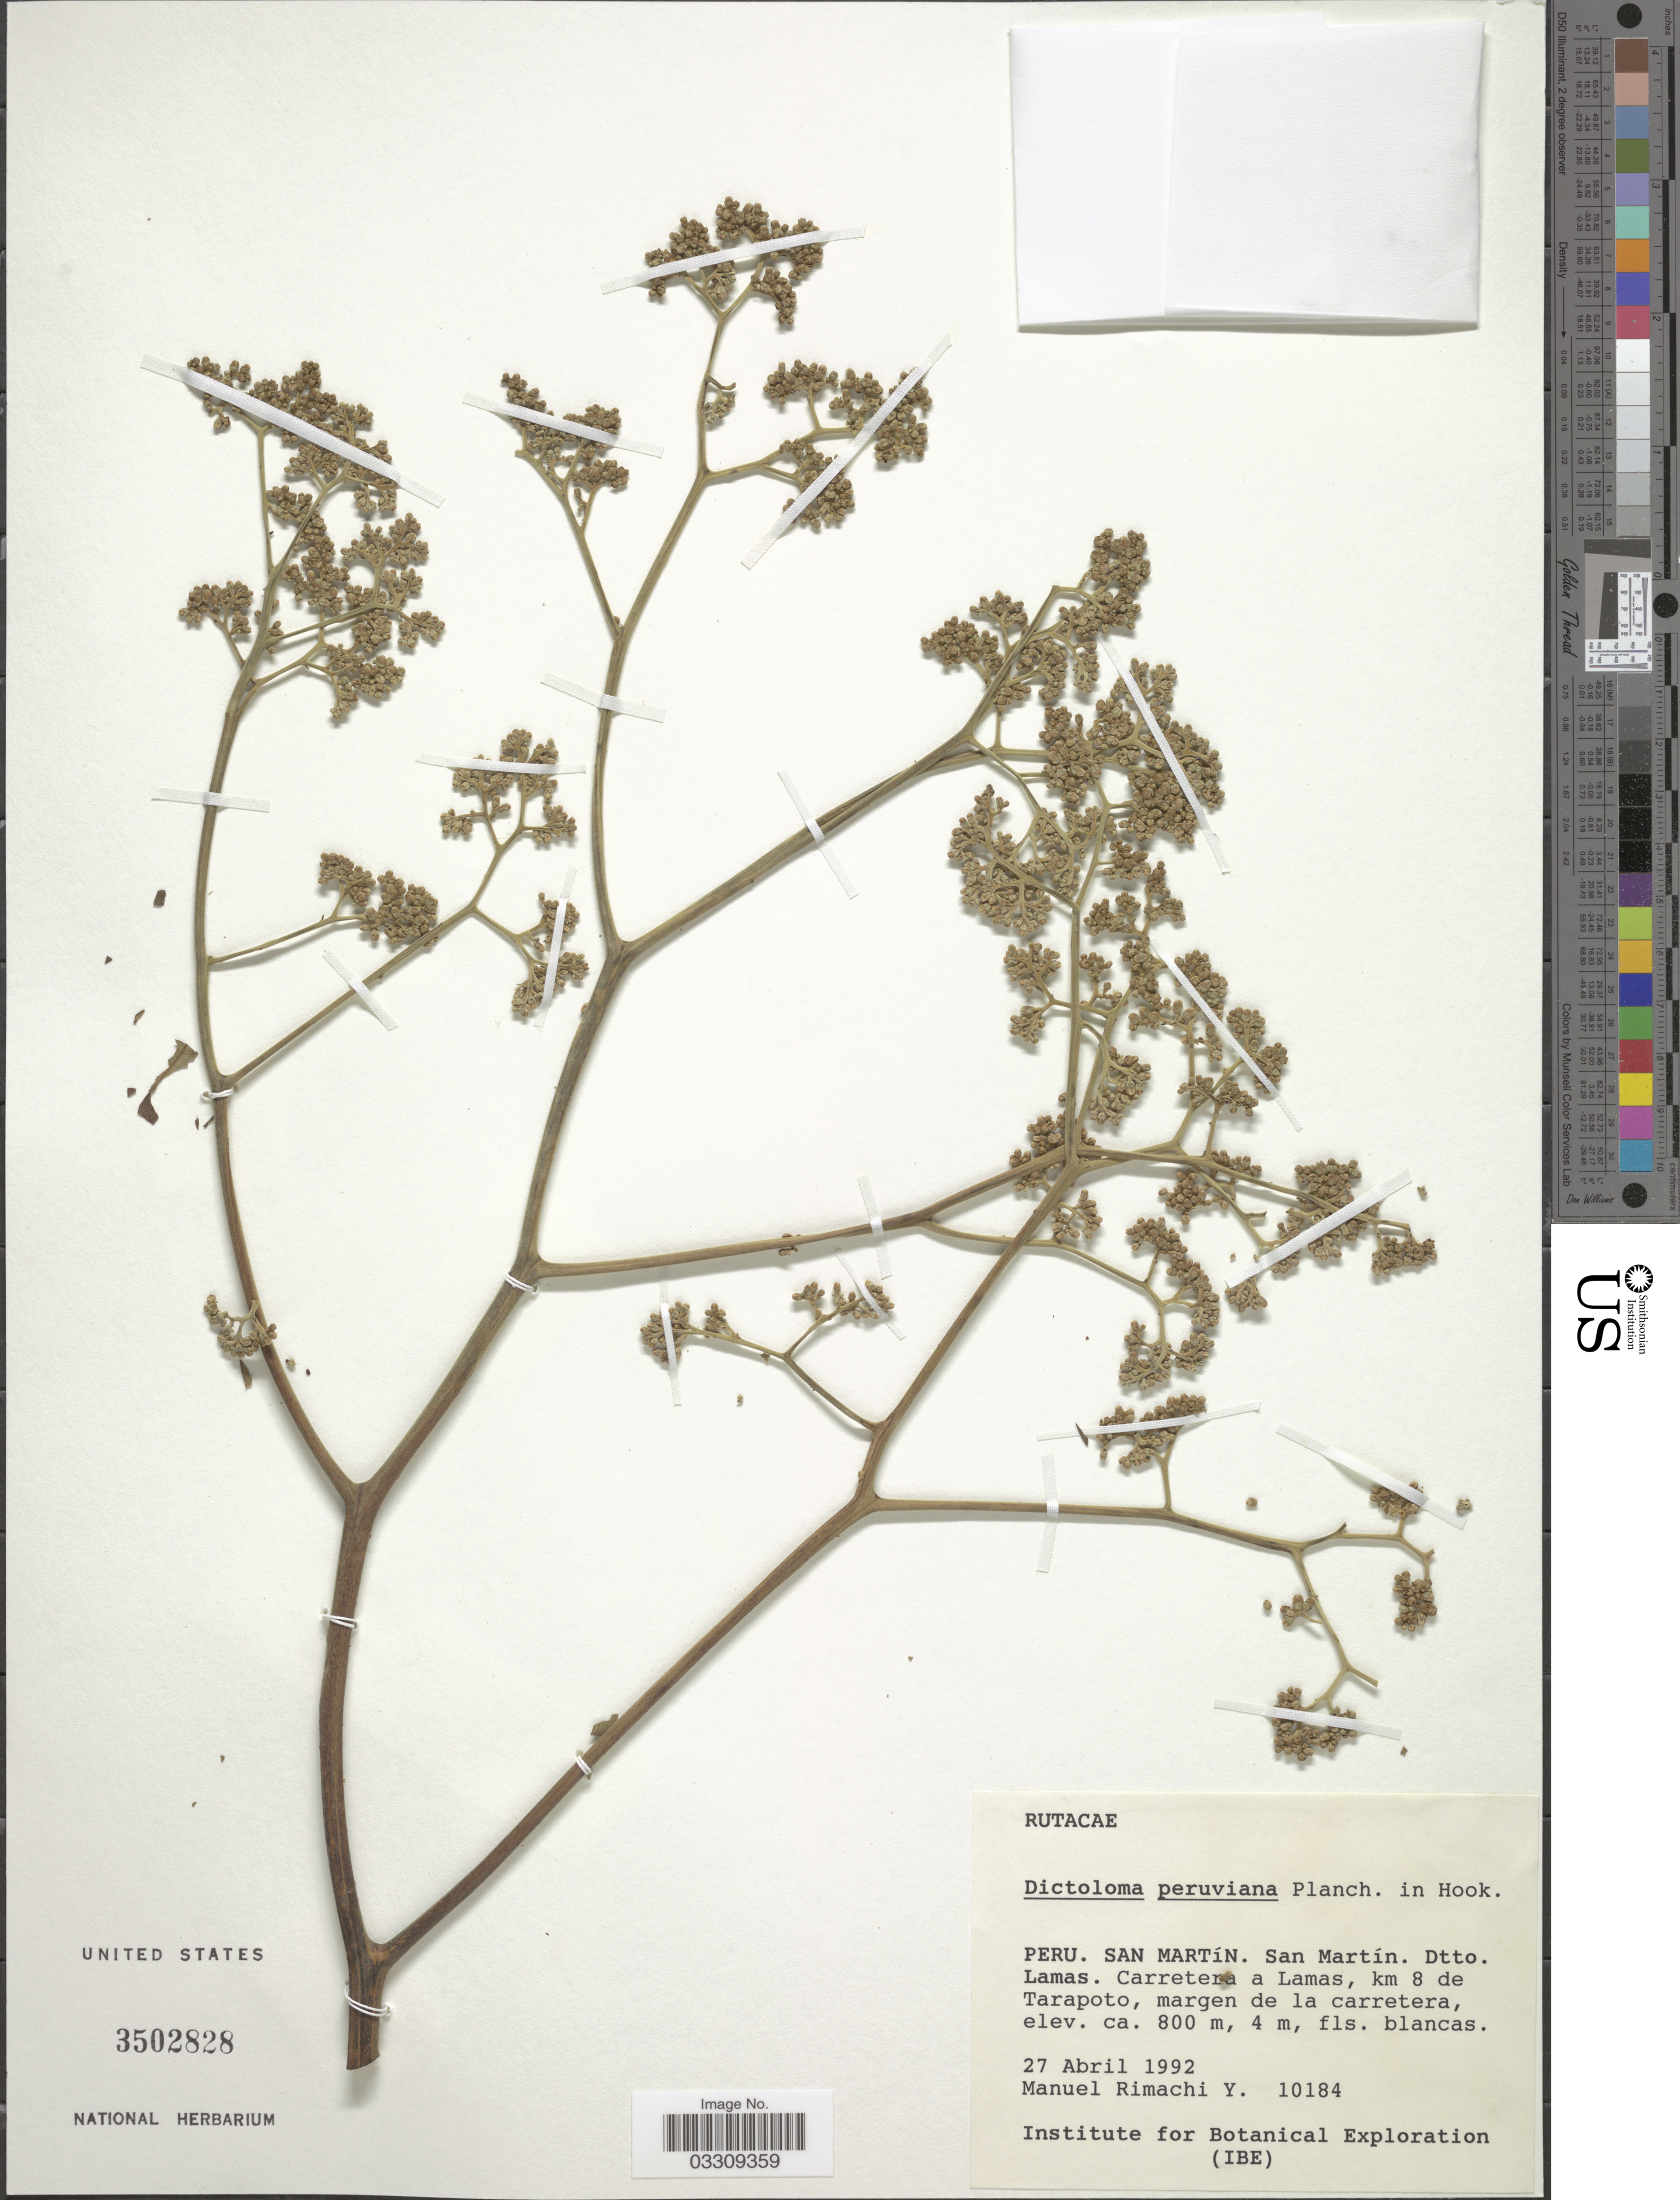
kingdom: Plantae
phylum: Tracheophyta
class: Magnoliopsida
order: Sapindales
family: Rutaceae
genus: Dictyoloma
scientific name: Dictyoloma peruvianum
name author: Planch.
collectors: M. Rimachi Y.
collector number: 10184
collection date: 1992-04-27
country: Peru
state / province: San Martín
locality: San Martín. Dtto. Lamas, Carretera a Lamas, km 8 de Tarapoto, margen de la carretera.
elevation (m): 800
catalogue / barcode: US 3502828